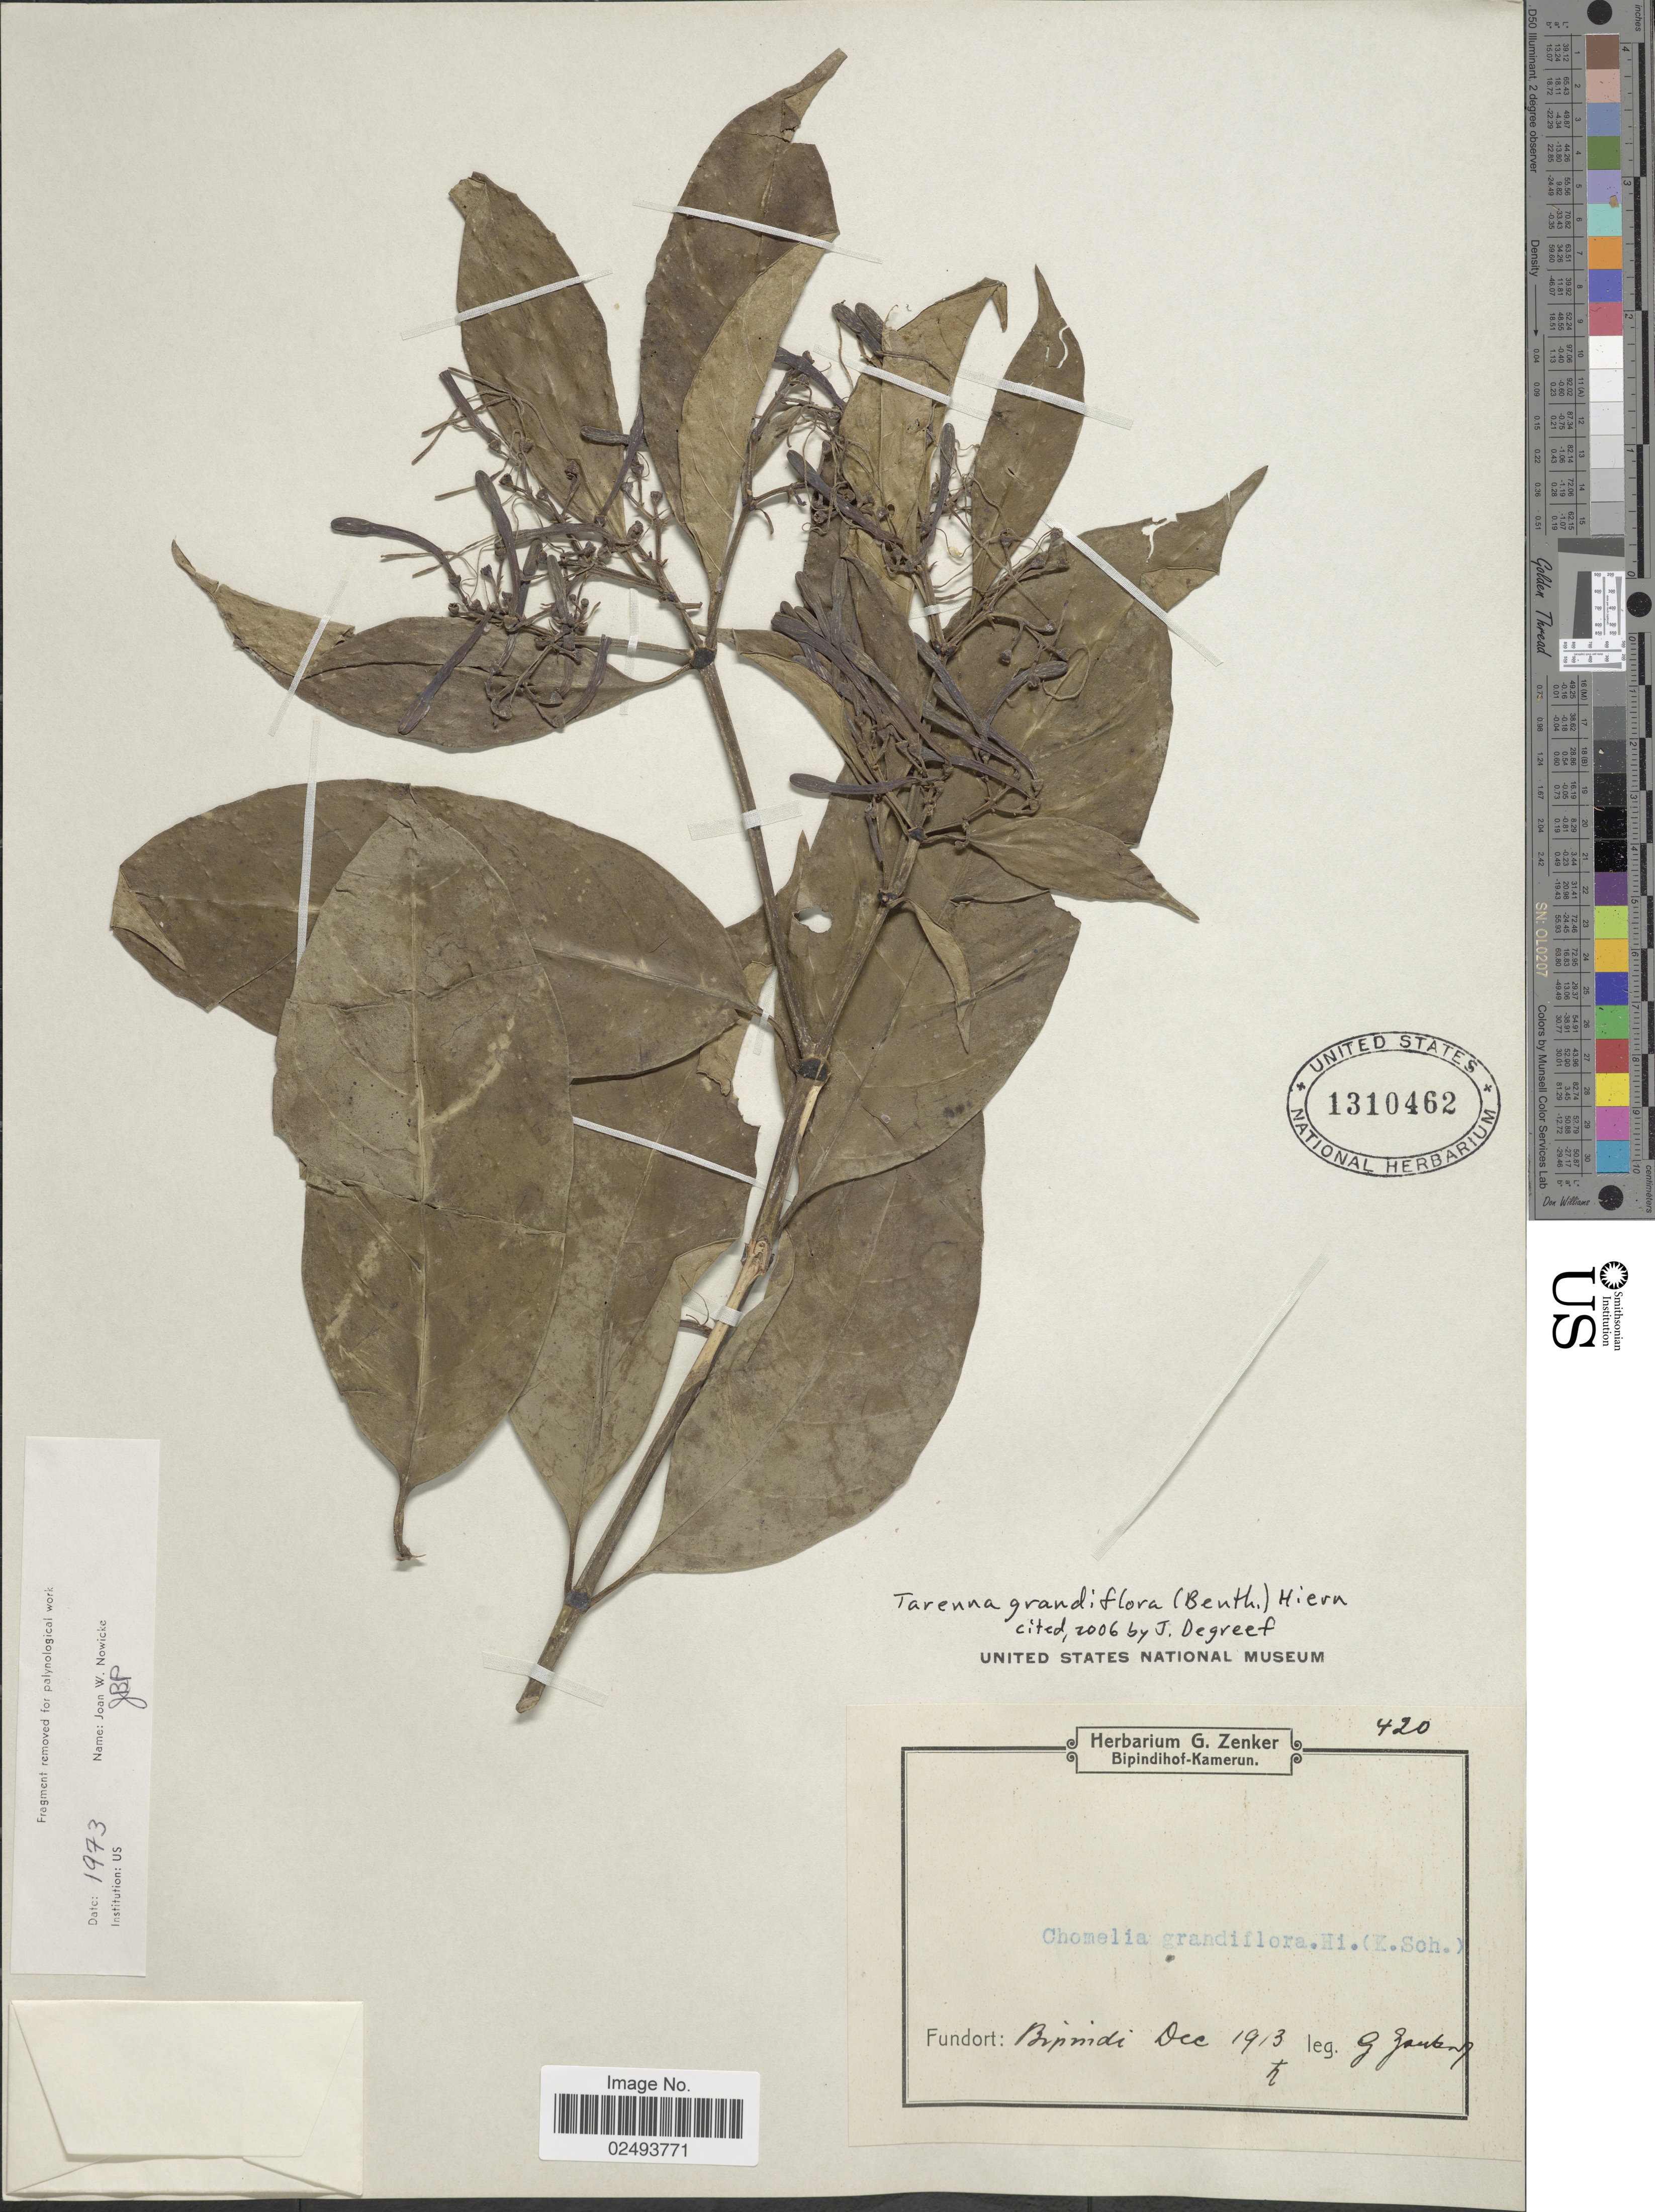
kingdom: Plantae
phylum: Tracheophyta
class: Magnoliopsida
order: Gentianales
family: Rubiaceae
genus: Tarenna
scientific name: Tarenna grandiflora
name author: (Benth.) Hiern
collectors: G. A. Zenker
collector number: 420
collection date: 1913-12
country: Cameroon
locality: Bipindi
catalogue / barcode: US 1310462